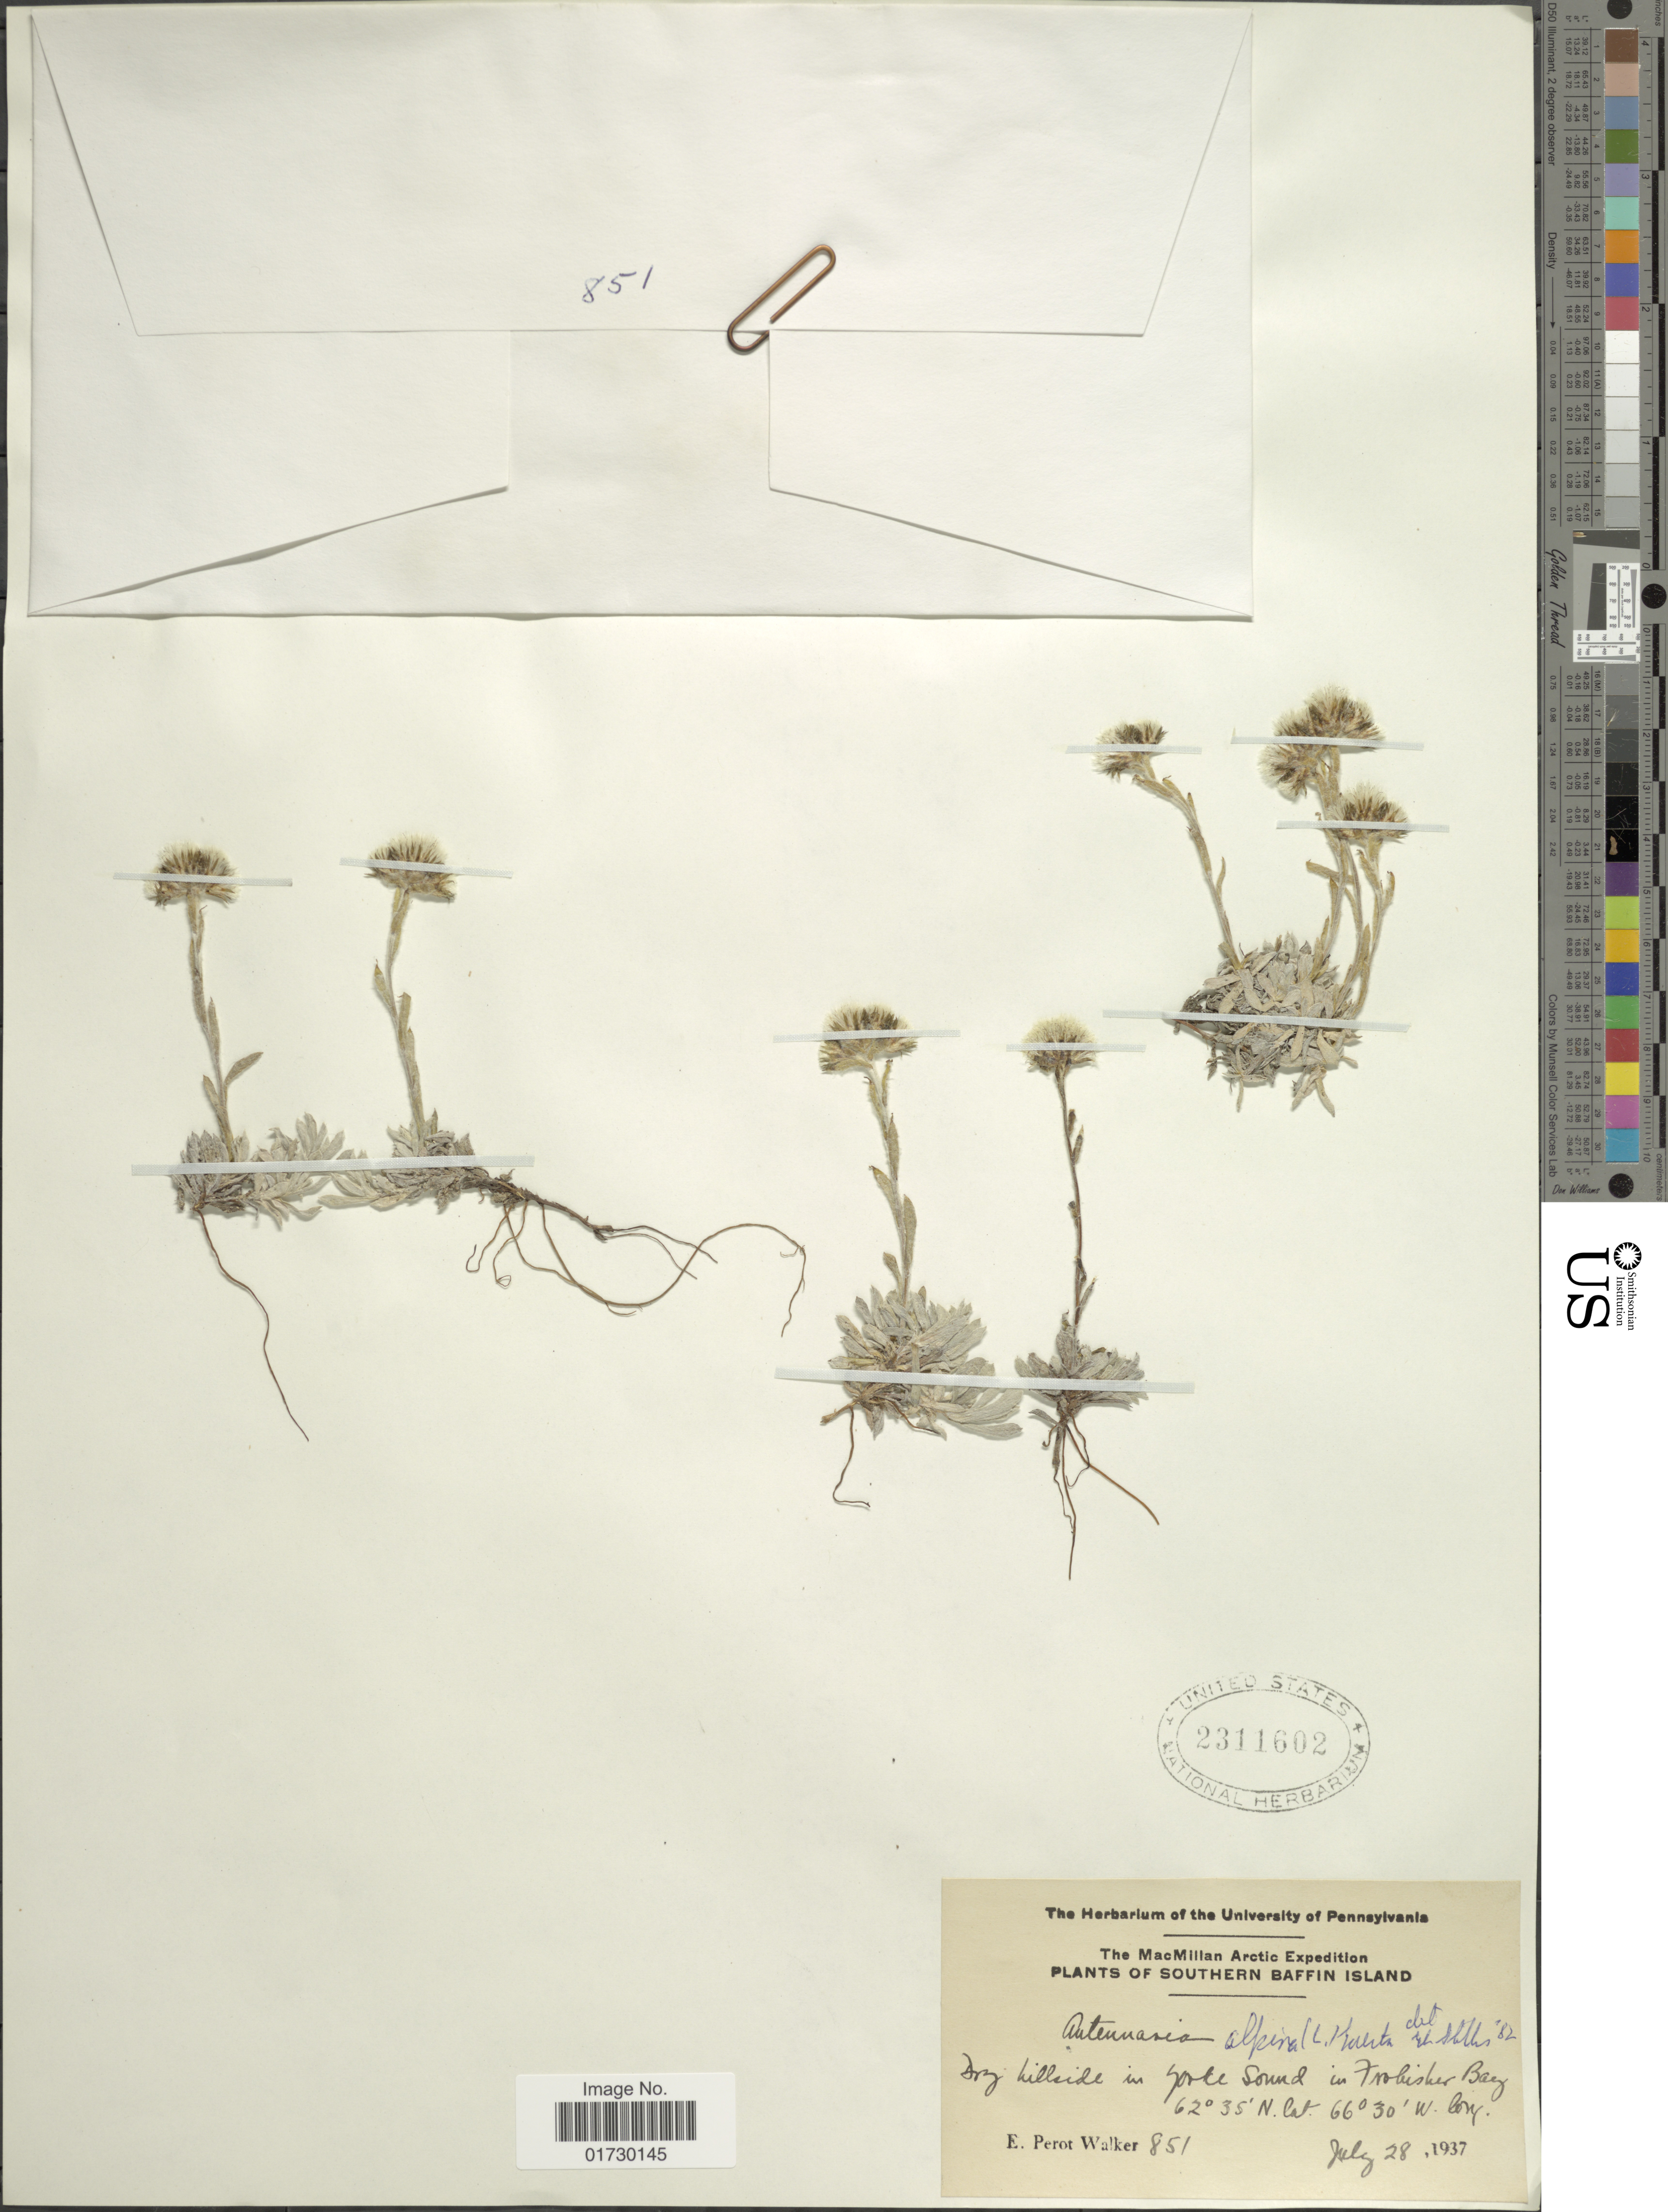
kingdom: Plantae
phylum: Tracheophyta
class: Magnoliopsida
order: Asterales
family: Asteraceae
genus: Antennaria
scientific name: Antennaria alpina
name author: (L.) Gaertn.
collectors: E. P. Walker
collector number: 851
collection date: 1937-07-28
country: Canada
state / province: Nunavut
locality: Arctic, Southern Baffin Island, Dry hillside in Yorke Sound in Frobisher Bay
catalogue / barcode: US 2311602